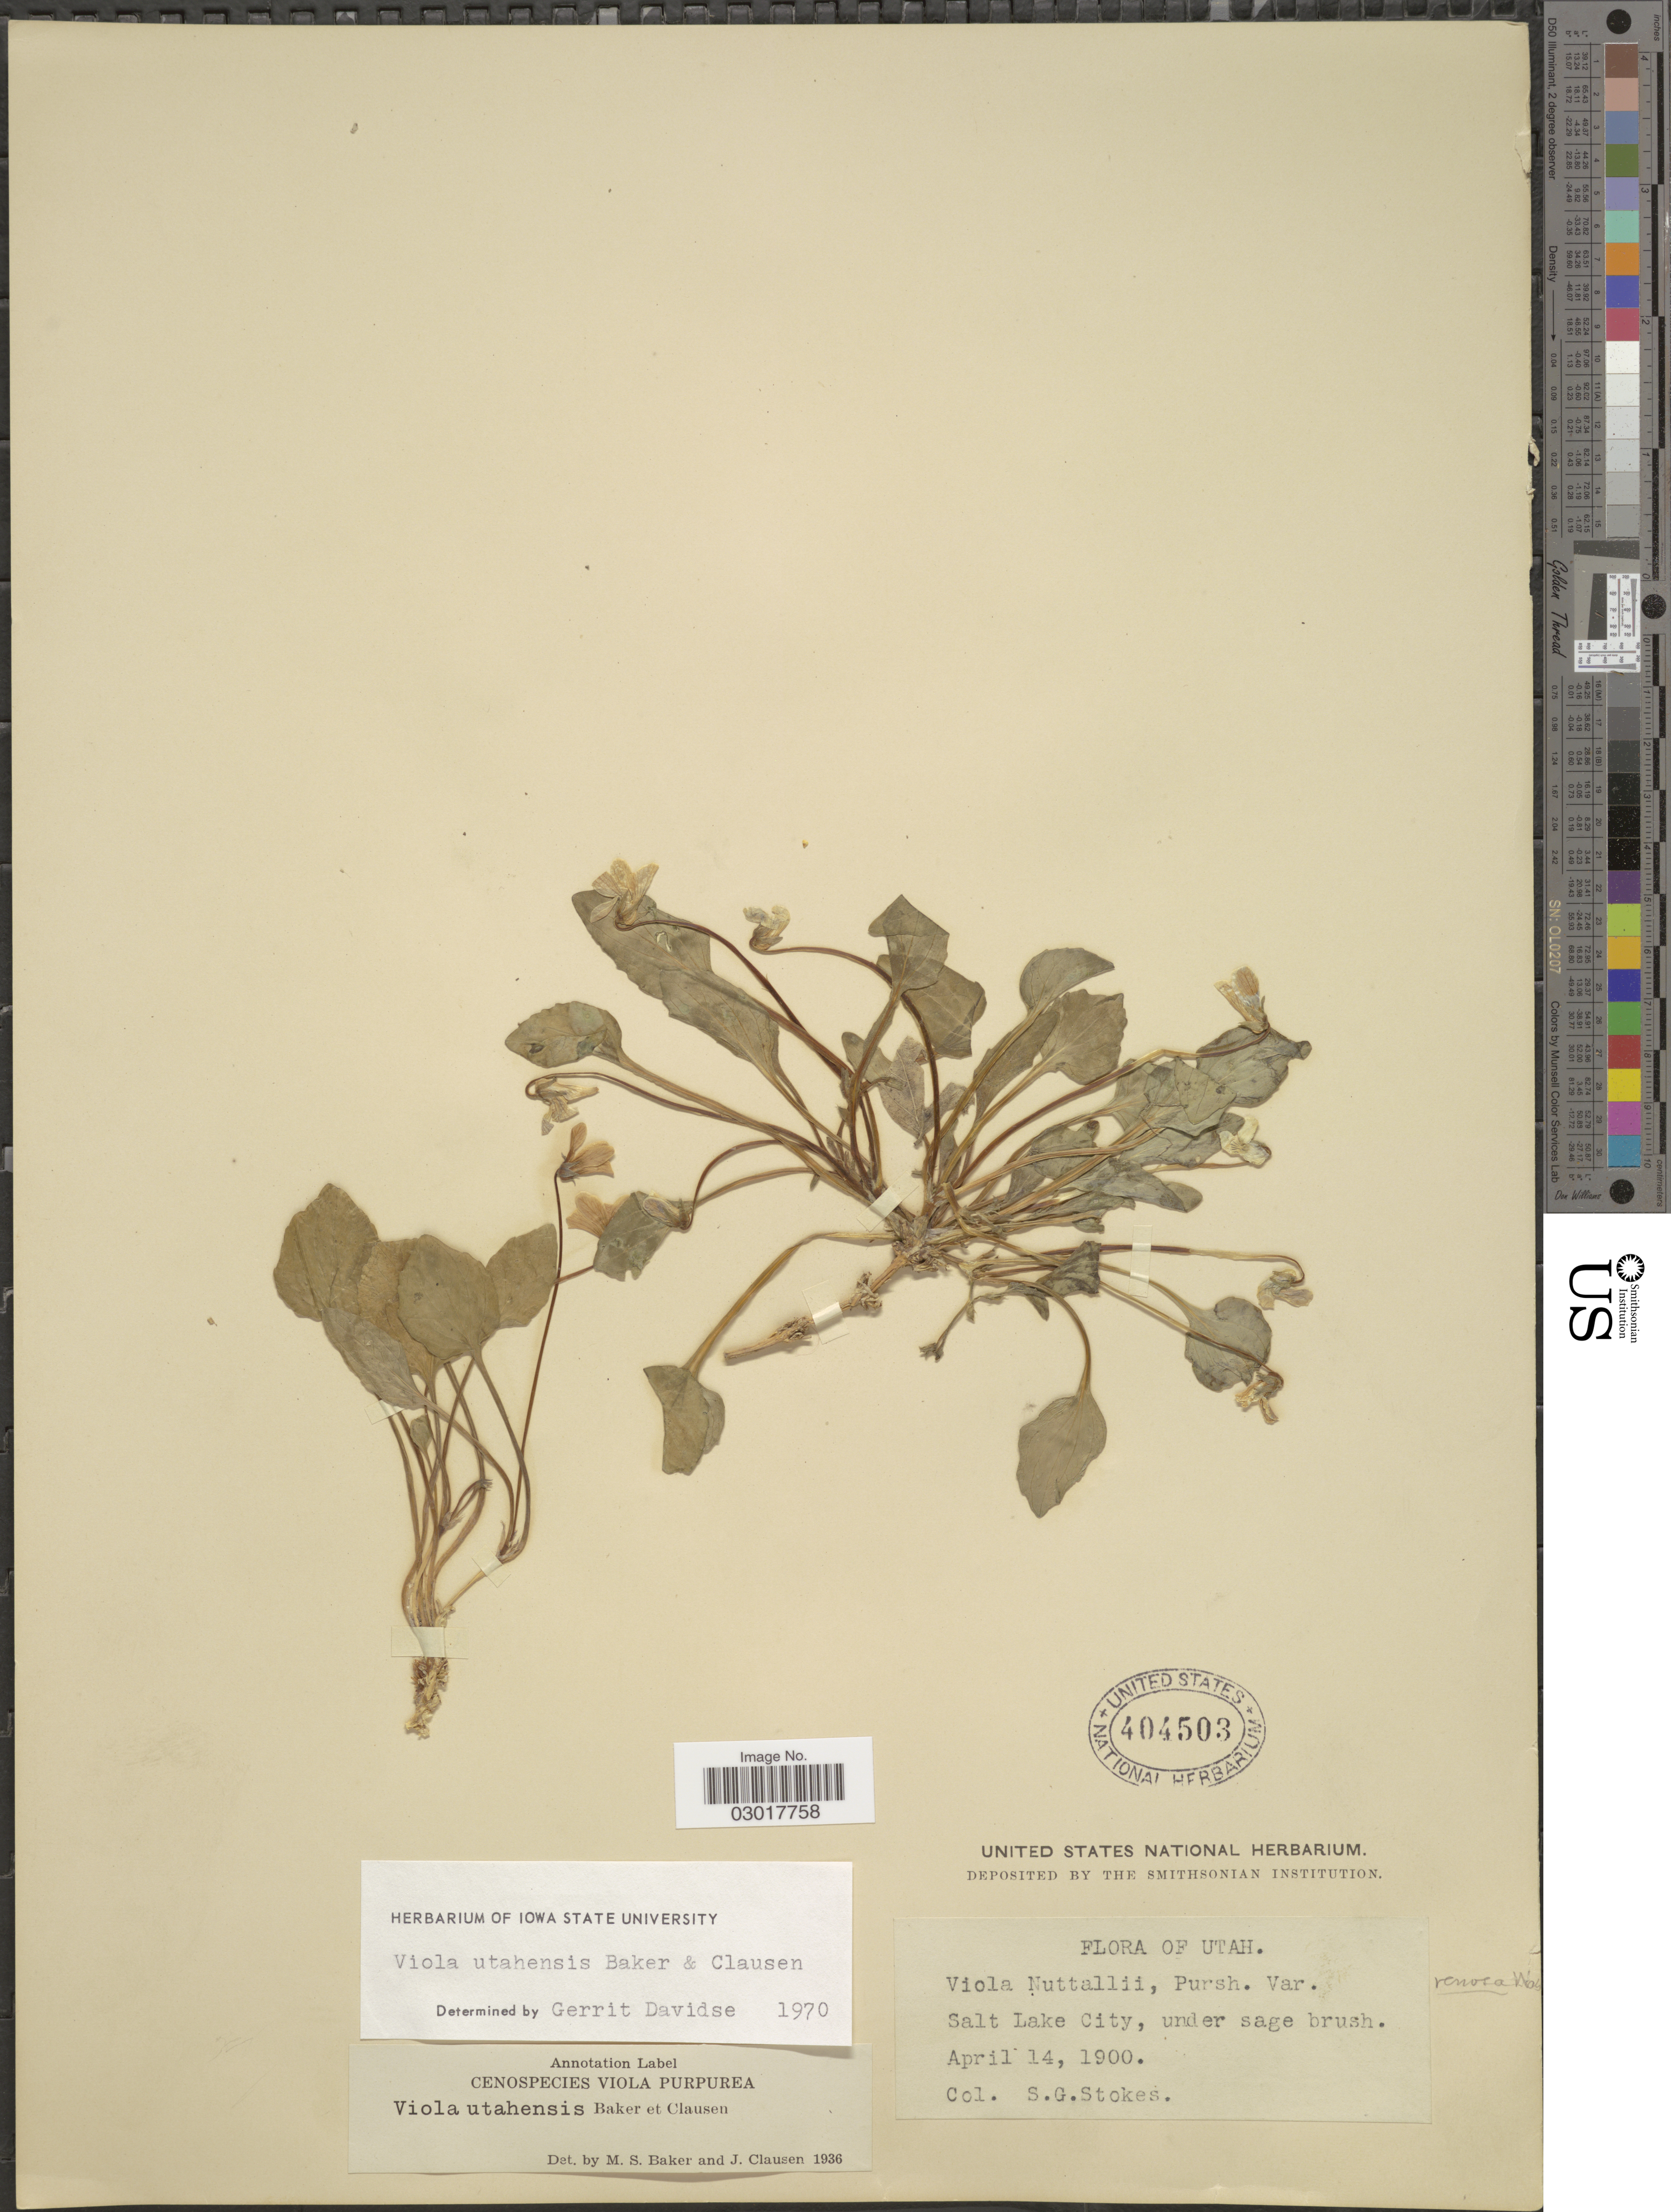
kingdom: Plantae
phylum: Tracheophyta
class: Magnoliopsida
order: Malpighiales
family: Violaceae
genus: Viola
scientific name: Viola utahensis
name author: M.S. Baker & J.C. Clausen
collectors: S. G. Stokes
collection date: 1900-04-14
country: United States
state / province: Utah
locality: Salt Lake City, under sage brush.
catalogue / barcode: US 404503